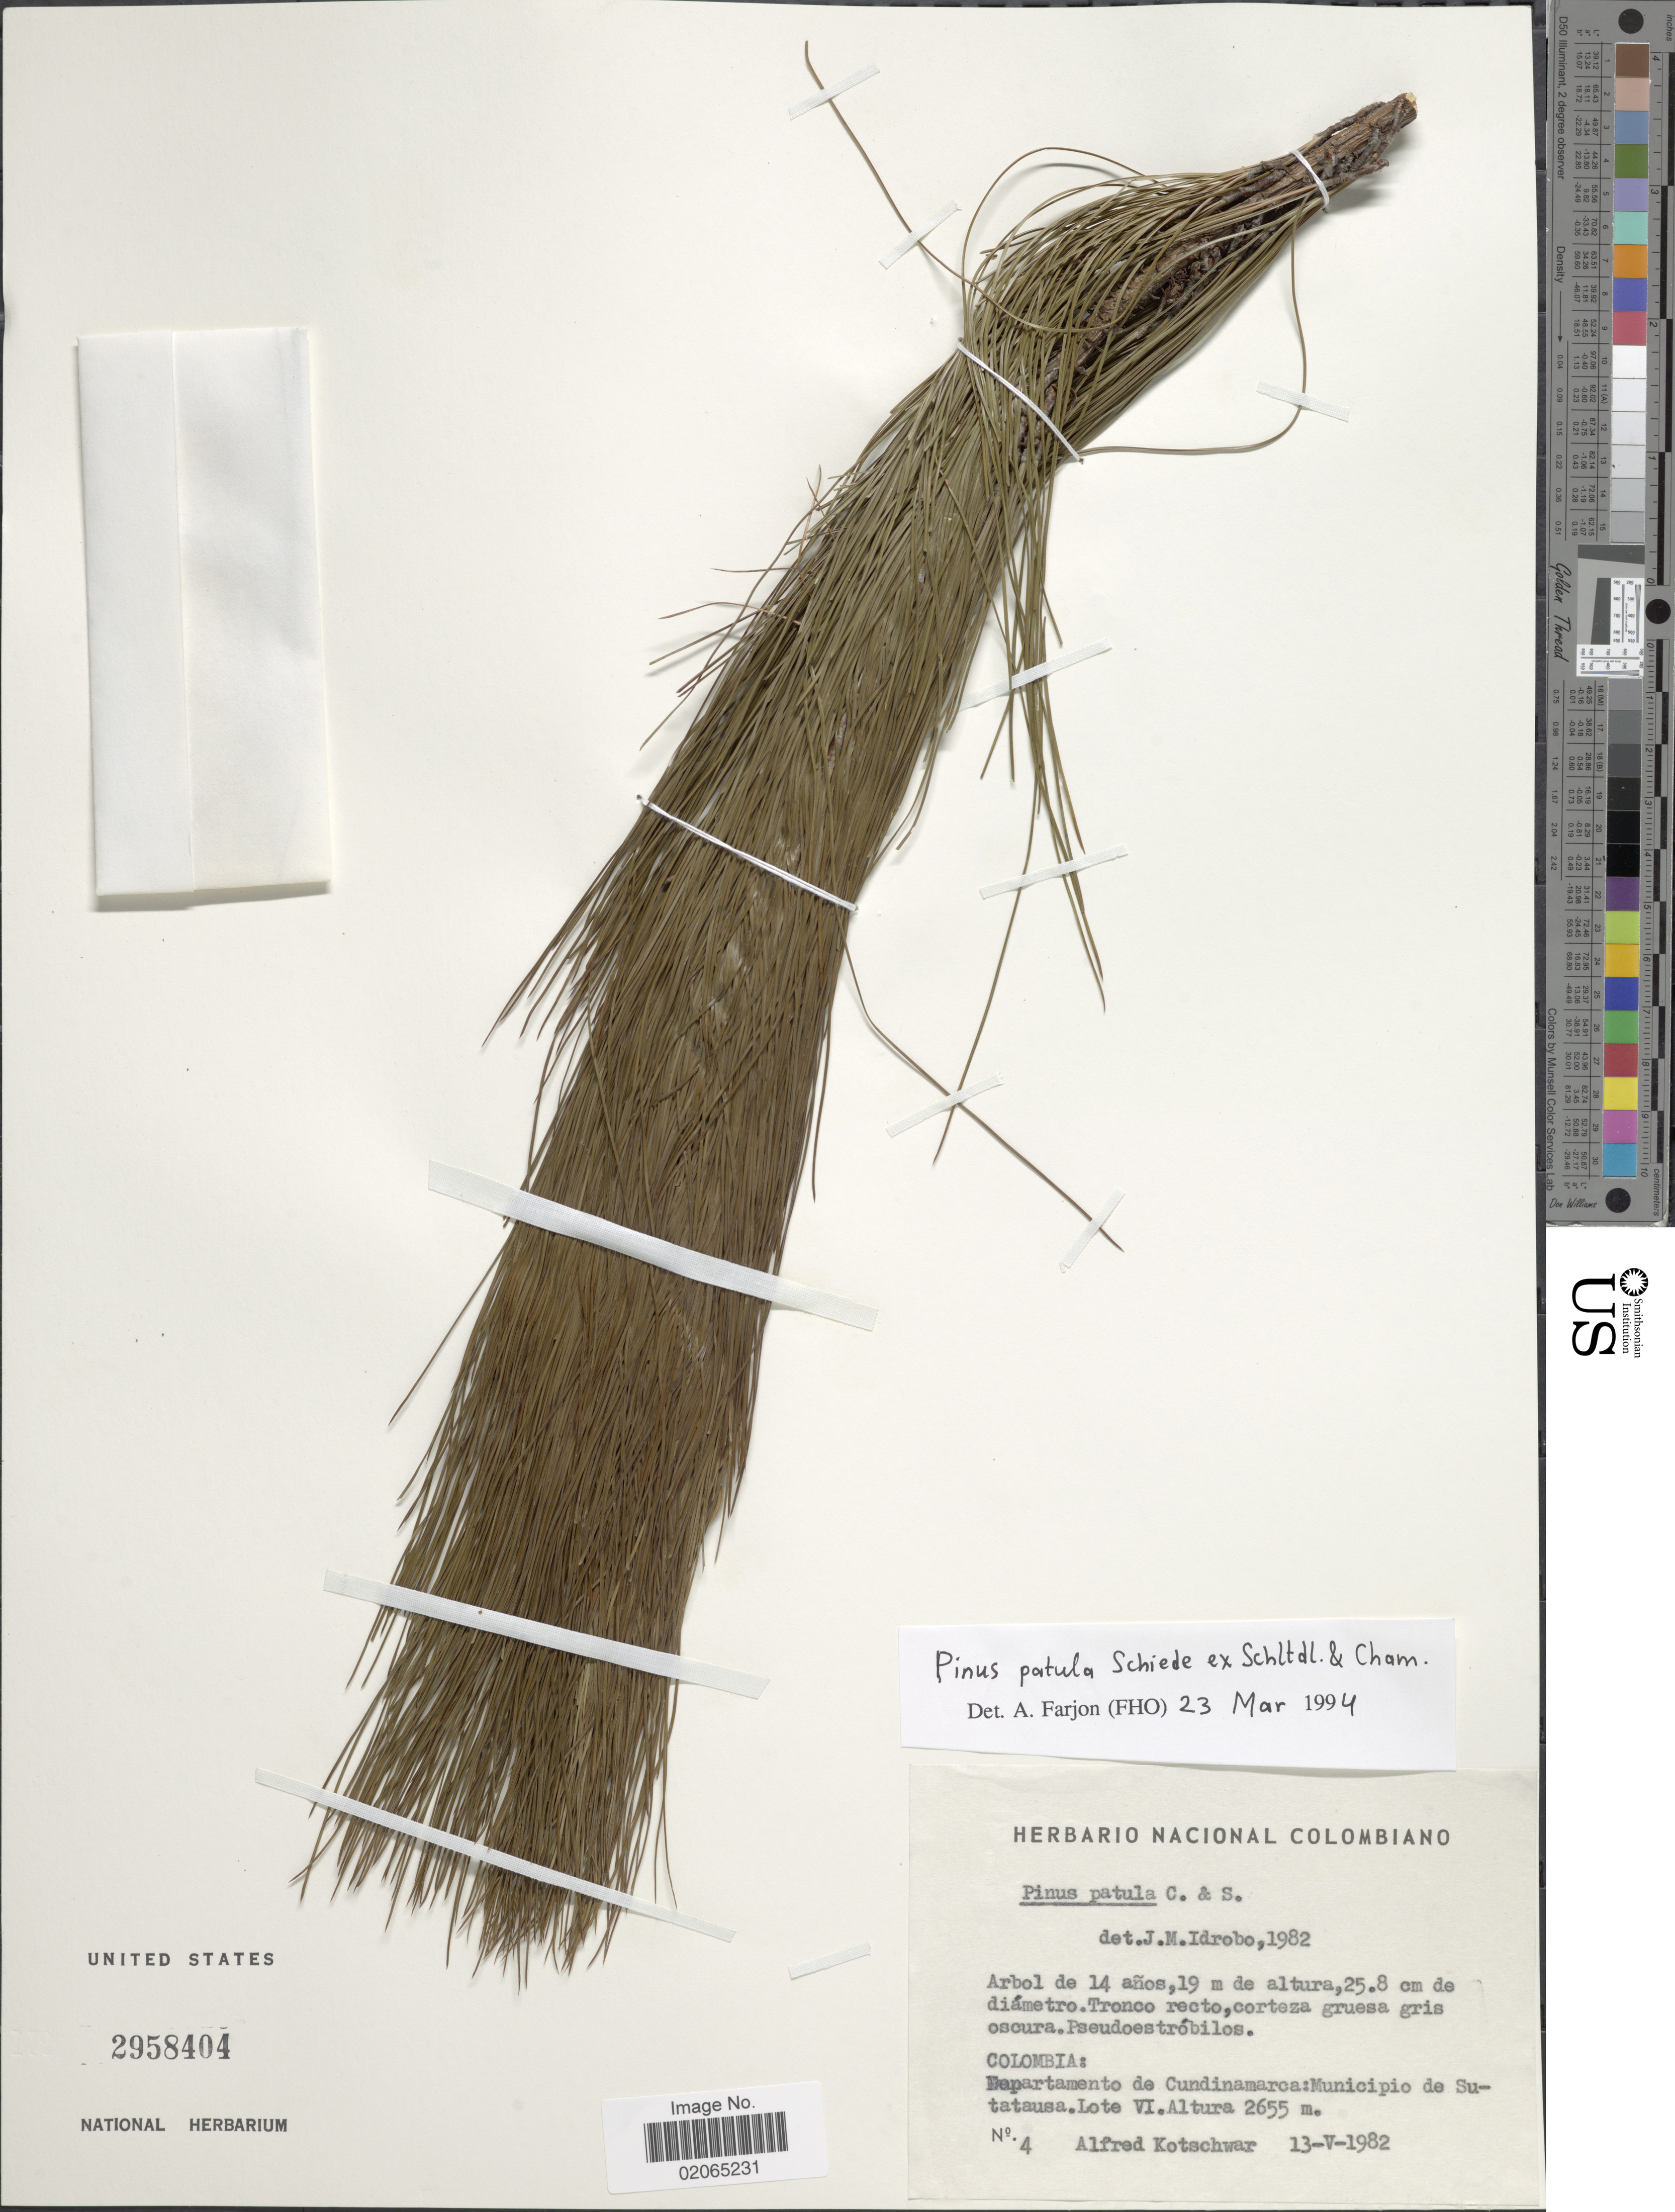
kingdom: Plantae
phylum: Tracheophyta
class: Pinopsida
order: Pinales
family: Pinaceae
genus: Pinus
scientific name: Pinus patula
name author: Schltdl. & Cham.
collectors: A. Kotschwar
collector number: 4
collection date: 1982-05-13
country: Colombia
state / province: Cundinamarca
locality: Departamento de Cundinamarca: Municipio de Sutatausa. Lote VI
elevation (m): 2655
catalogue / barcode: US 2958404